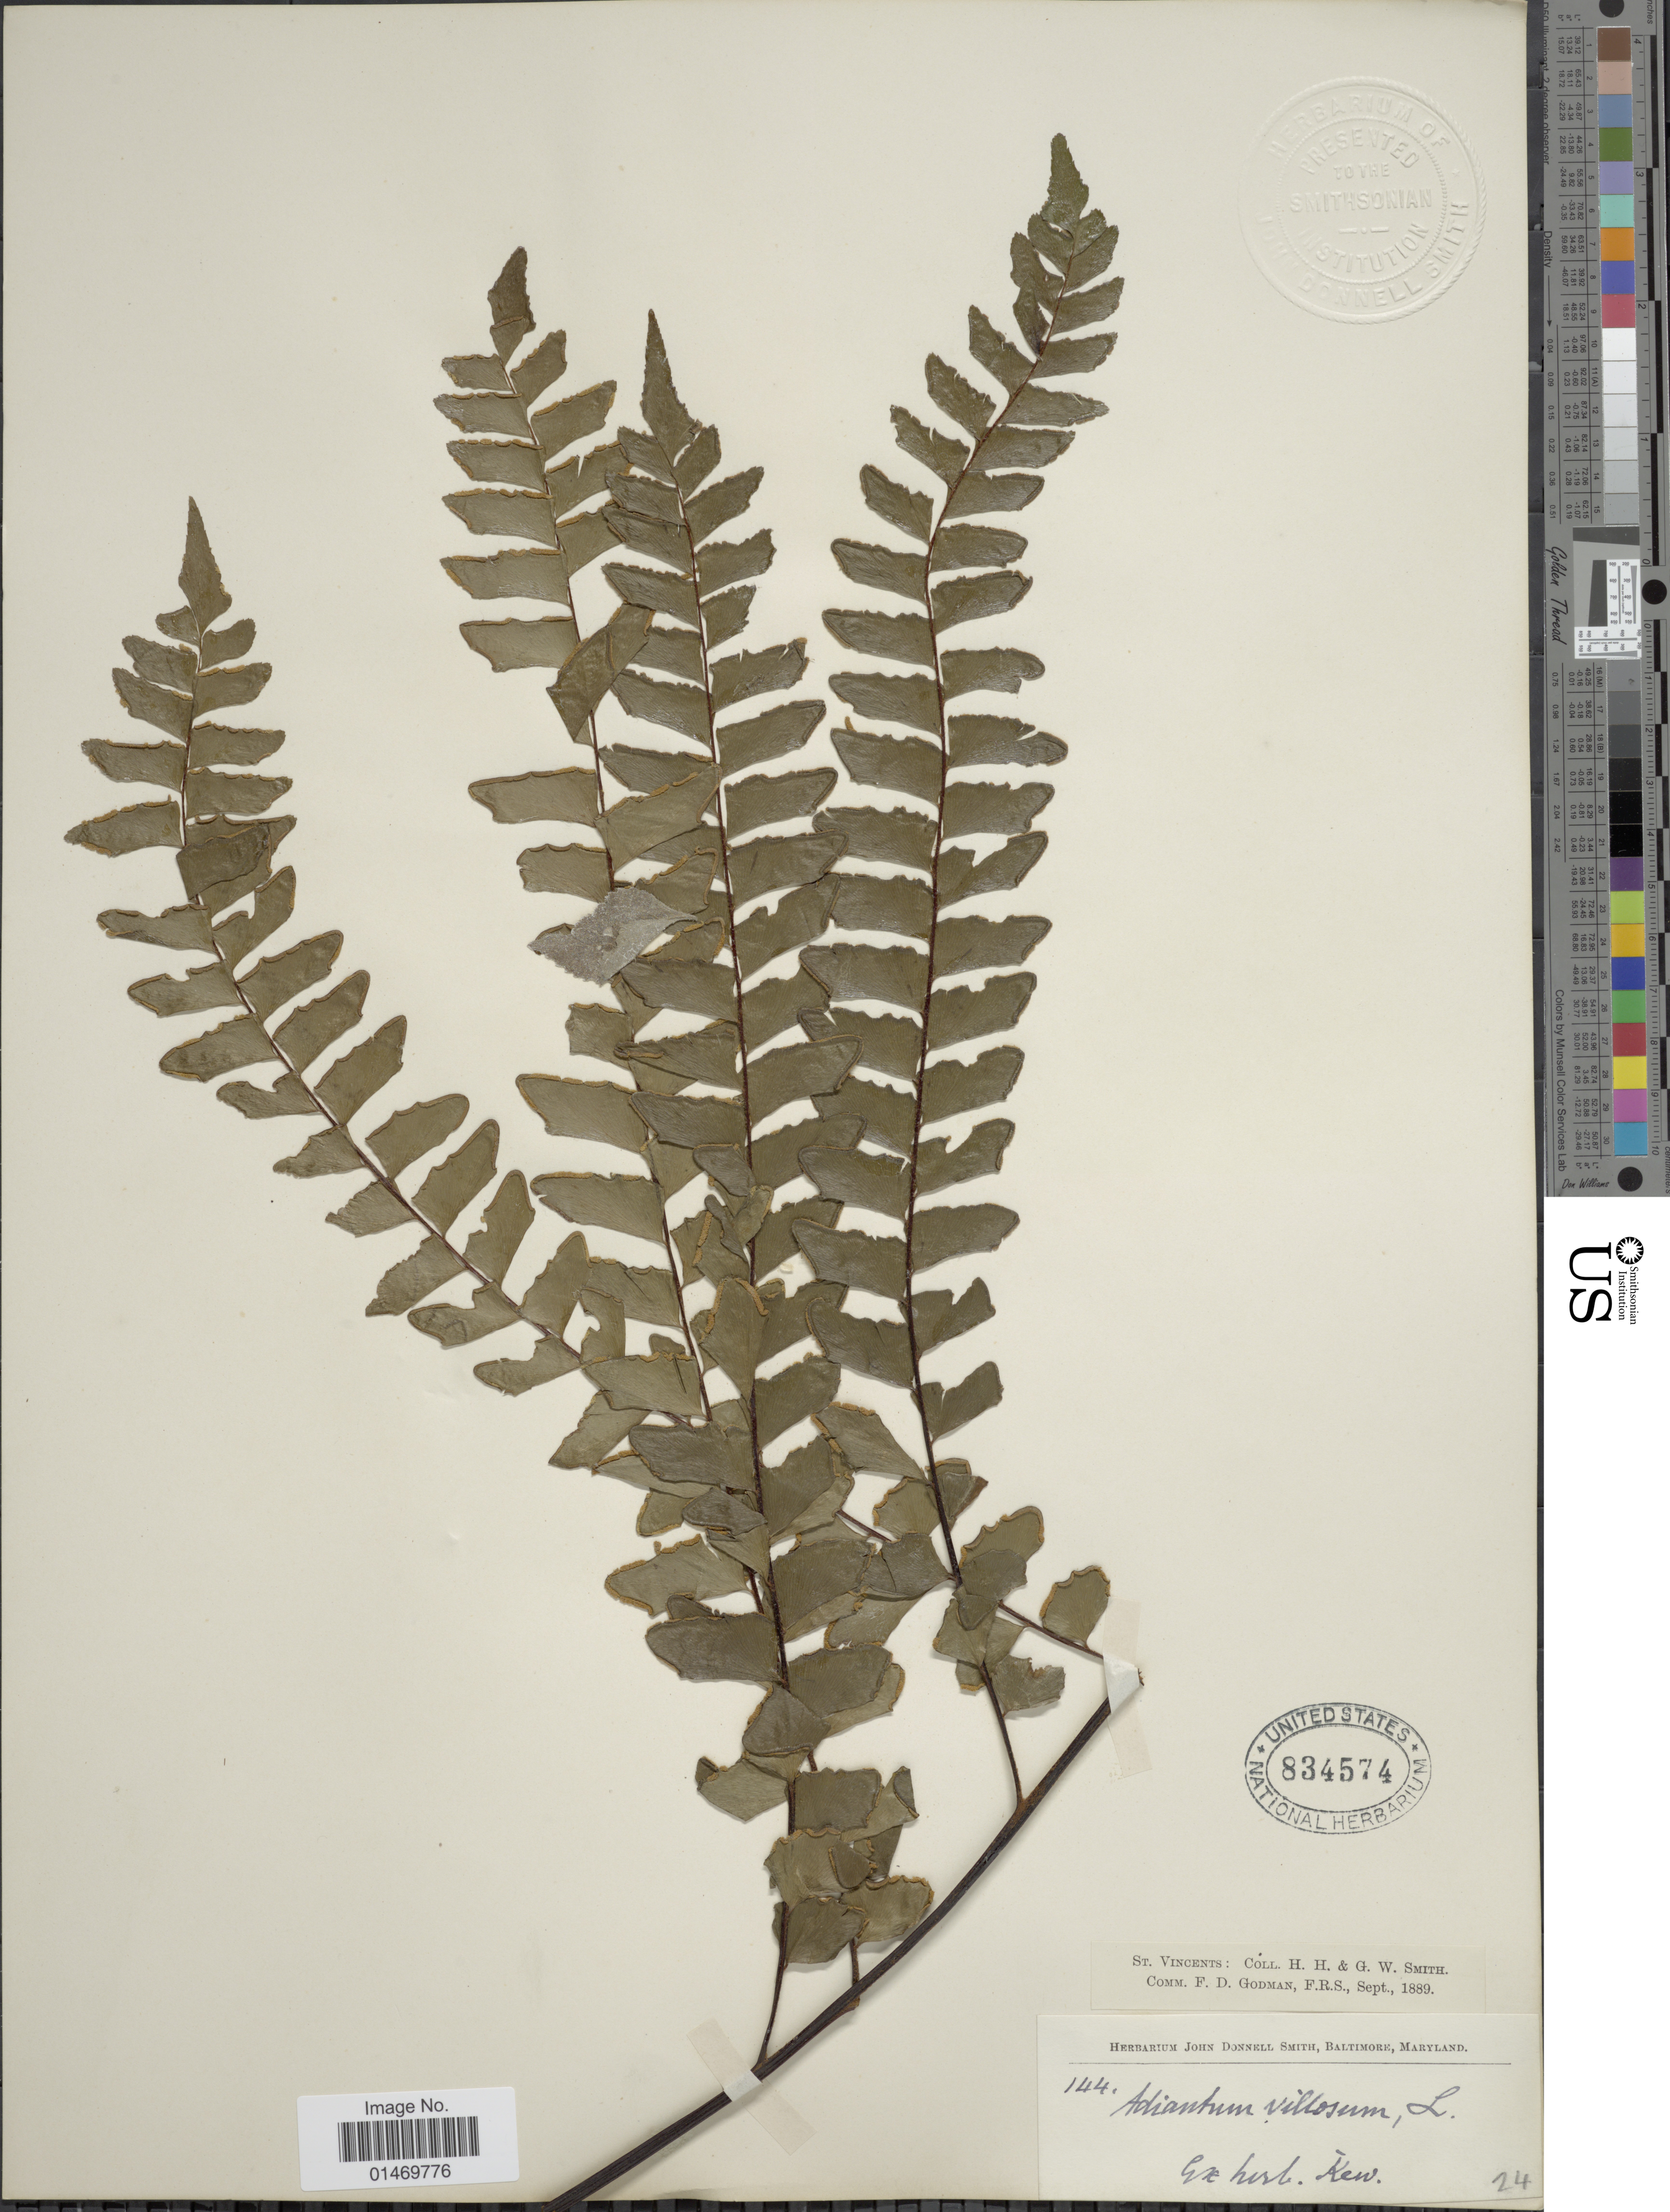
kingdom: Plantae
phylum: Tracheophyta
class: Polypodiopsida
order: Polypodiales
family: Pteridaceae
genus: Adiantum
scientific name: Adiantum villosum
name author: L.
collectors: H. H. Smith & G. Smith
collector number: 144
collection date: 1889-09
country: St. Vincent - Grenadines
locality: St. Vincents.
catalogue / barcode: US 834574